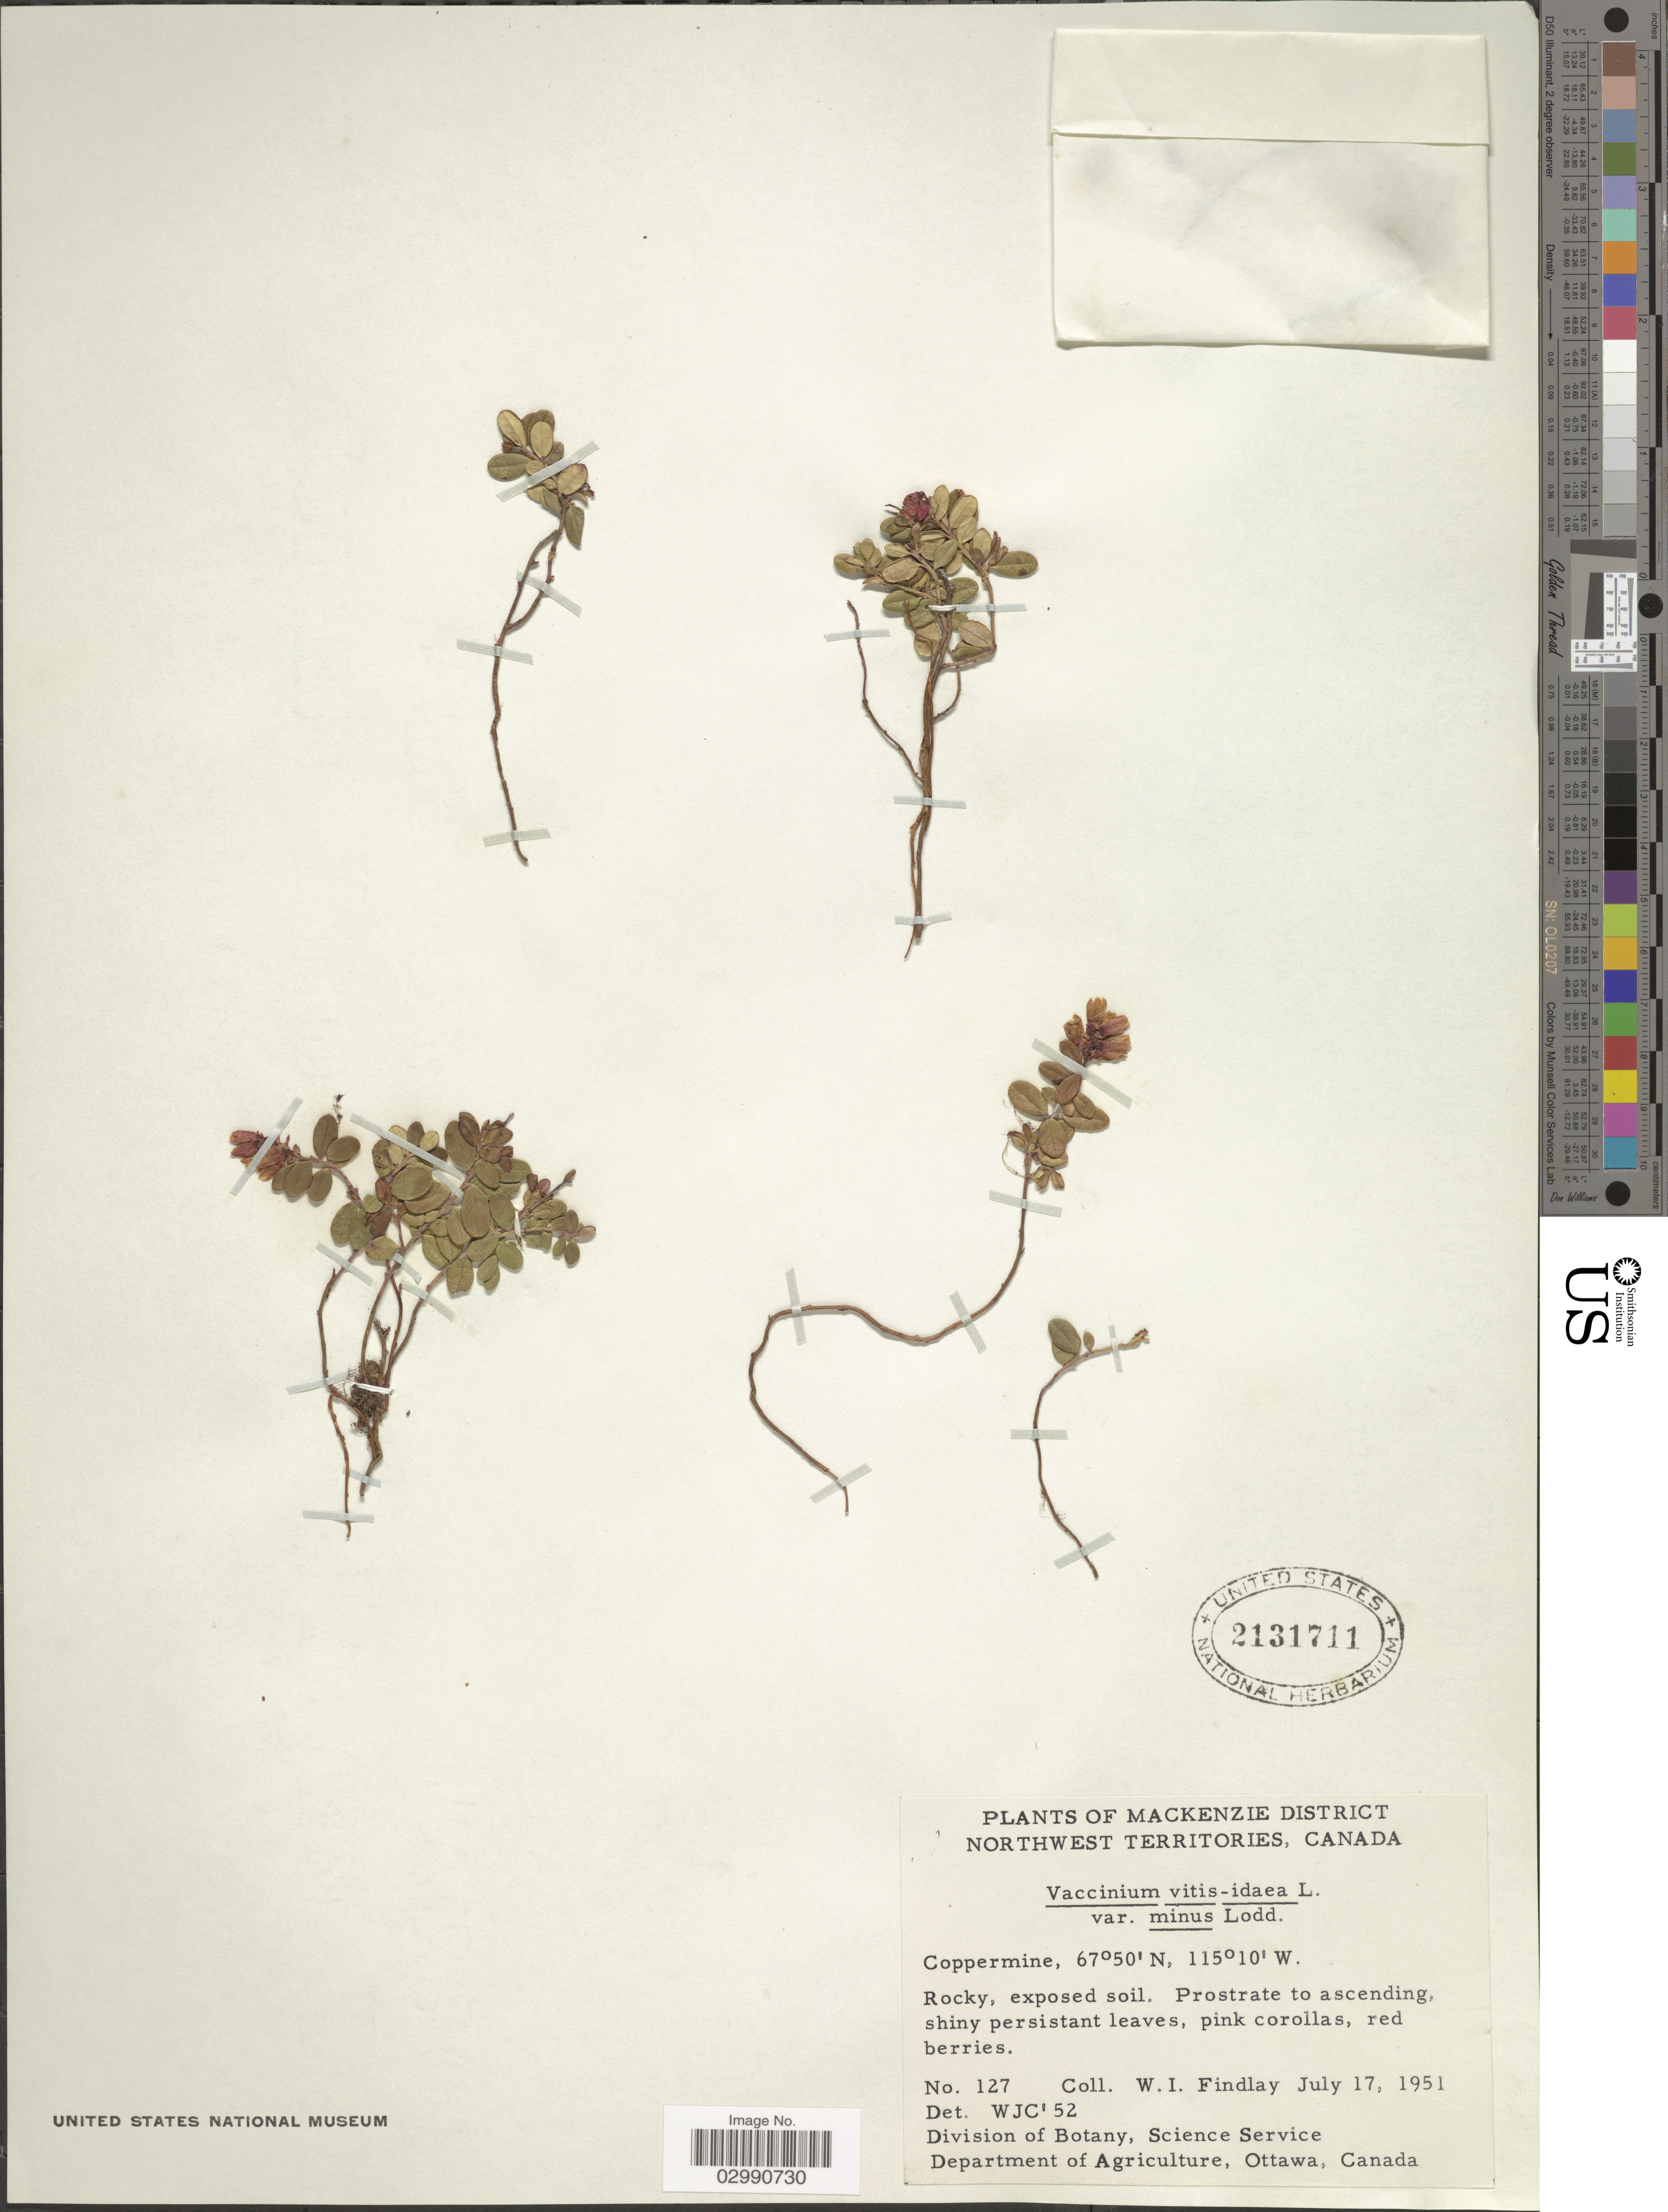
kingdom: Plantae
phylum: Tracheophyta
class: Magnoliopsida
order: Ericales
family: Ericaceae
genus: Vaccinium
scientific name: Vaccinium vitis-idaea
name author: L.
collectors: W. Findlay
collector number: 127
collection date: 1951-07-17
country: Canada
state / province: Northwest Territories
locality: Mackenzie District, Coppermine.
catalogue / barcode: US 2131711